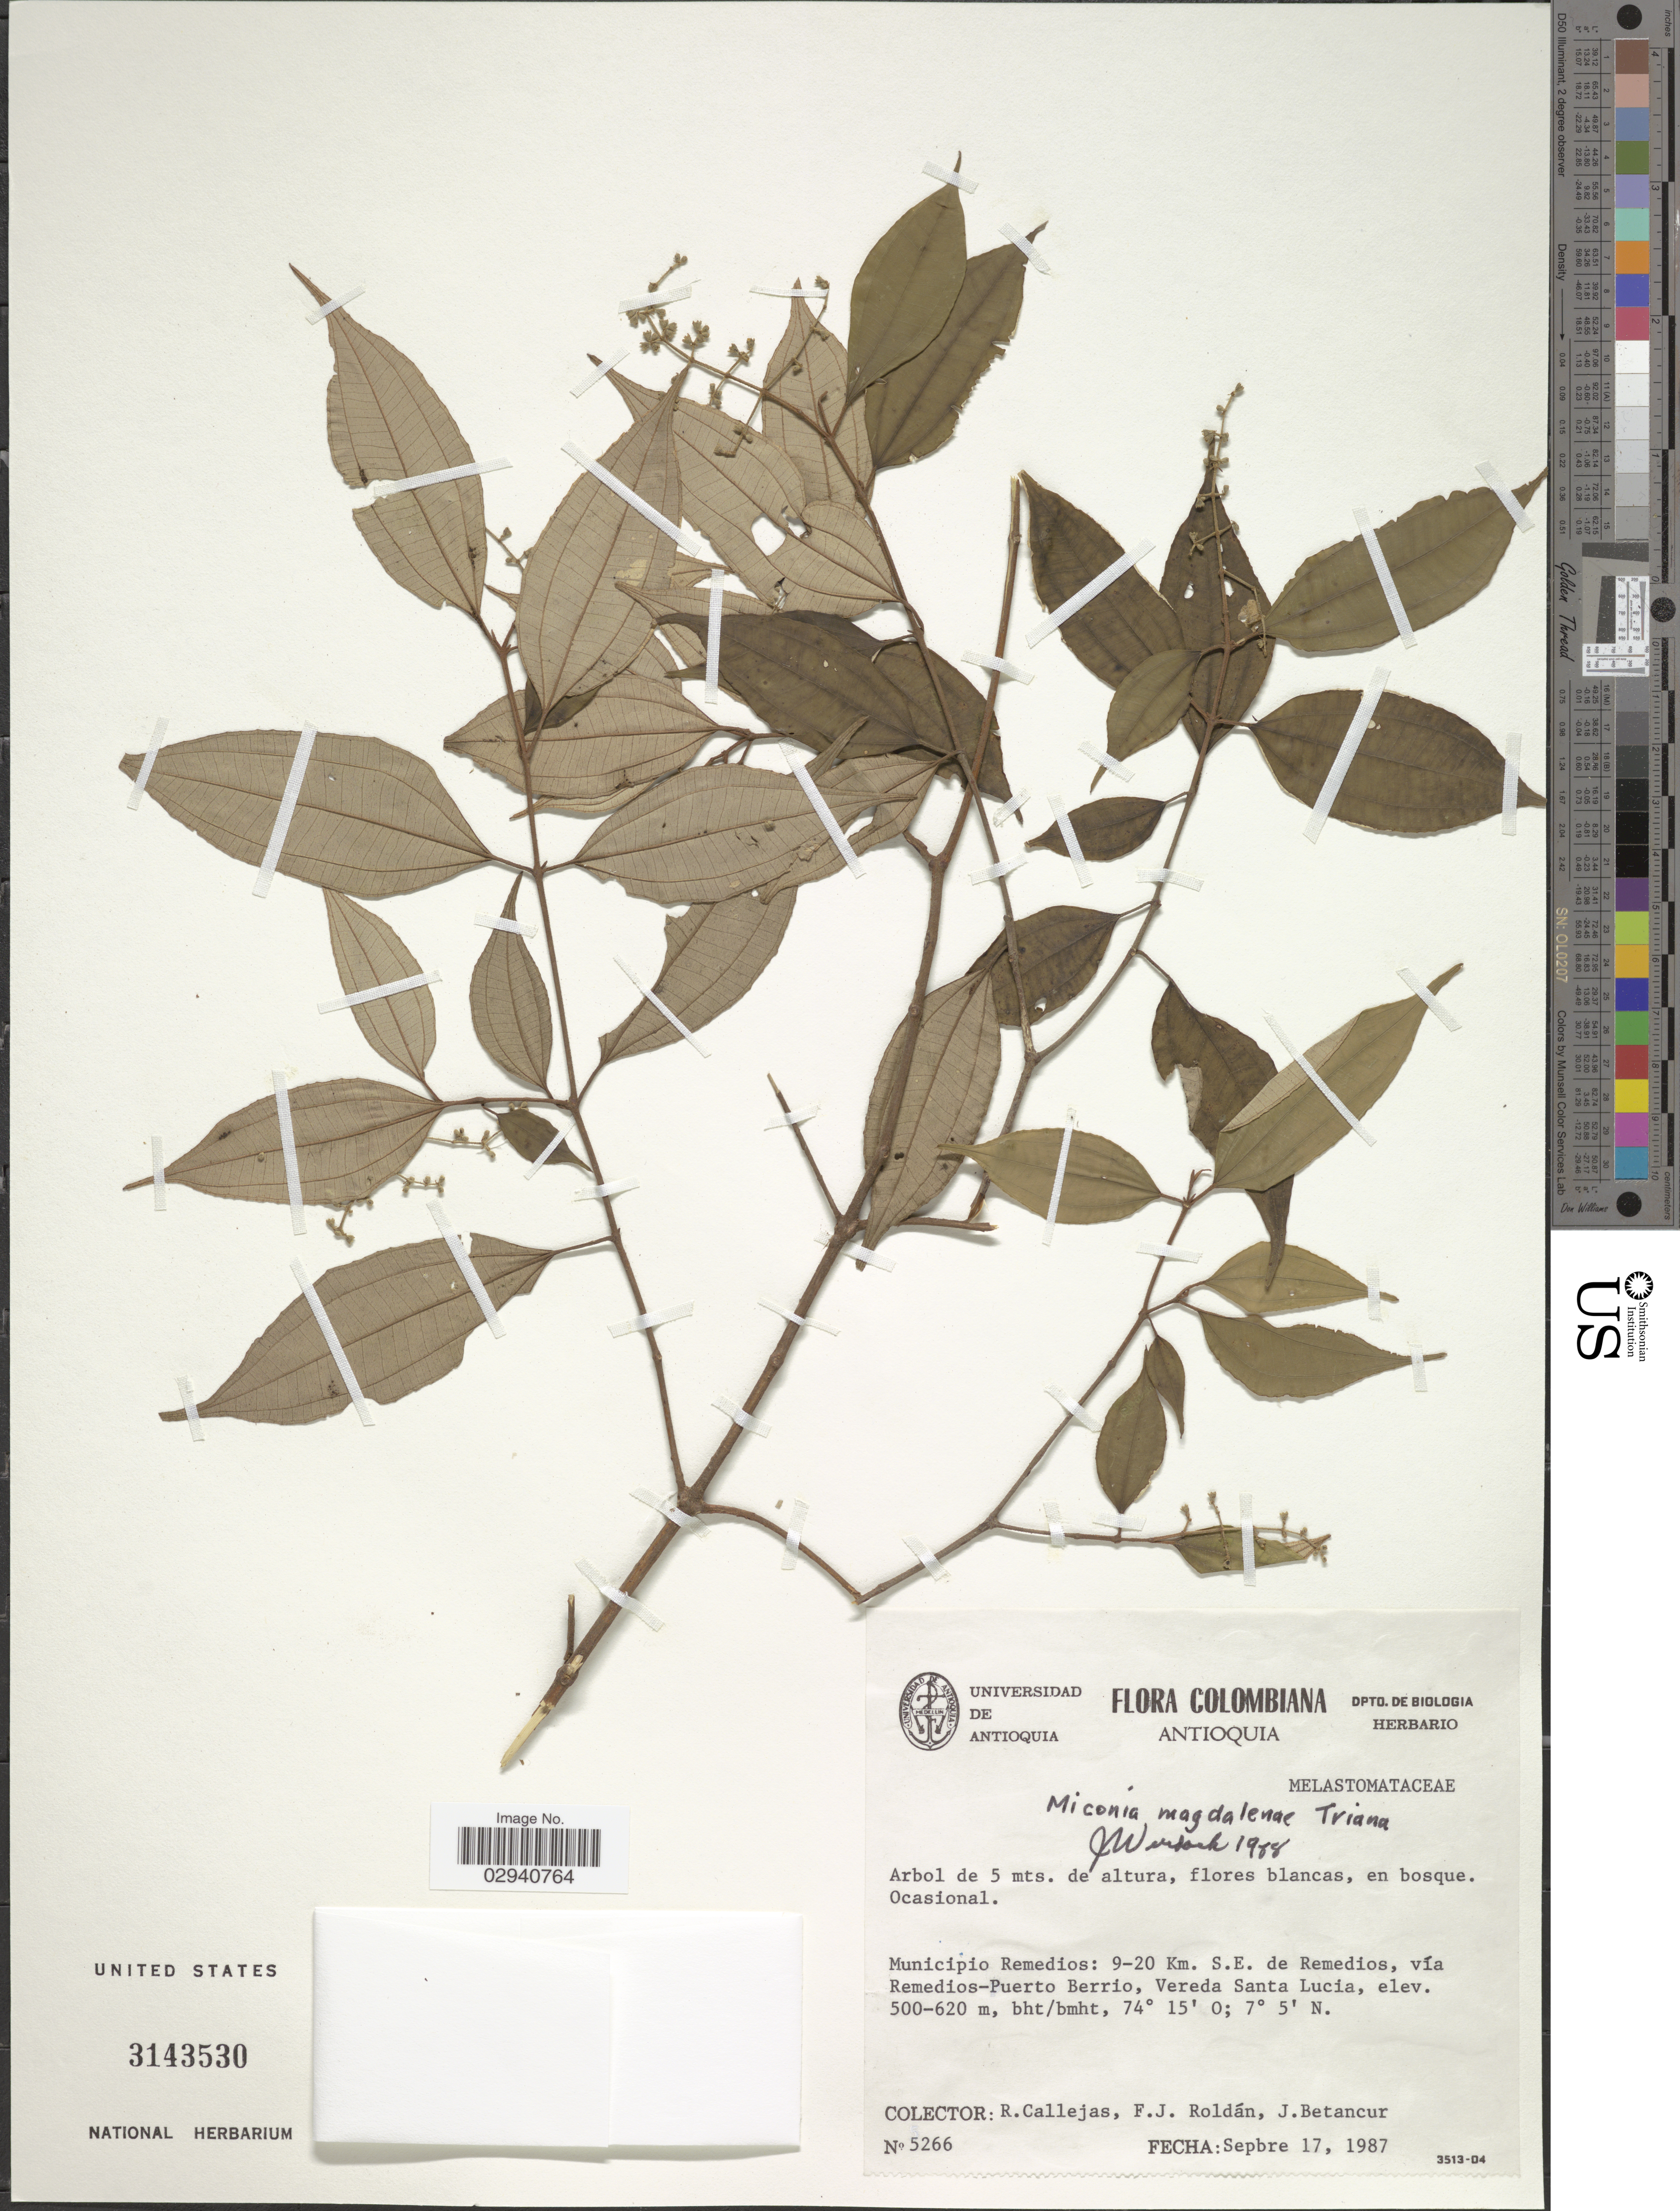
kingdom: Plantae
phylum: Tracheophyta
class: Magnoliopsida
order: Myrtales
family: Melastomataceae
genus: Miconia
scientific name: Miconia magdalenae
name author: Triana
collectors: R. Callejas, F. J. Roldán & J. Betancur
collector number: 5266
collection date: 1987-09-17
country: Colombia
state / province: Antioquia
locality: Municipio Remedios: 9-20 Km. S.E. de Remedios, vía Remedios-Puerto Berrio, Vereda Santa Lucia.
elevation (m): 500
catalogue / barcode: US 3143530